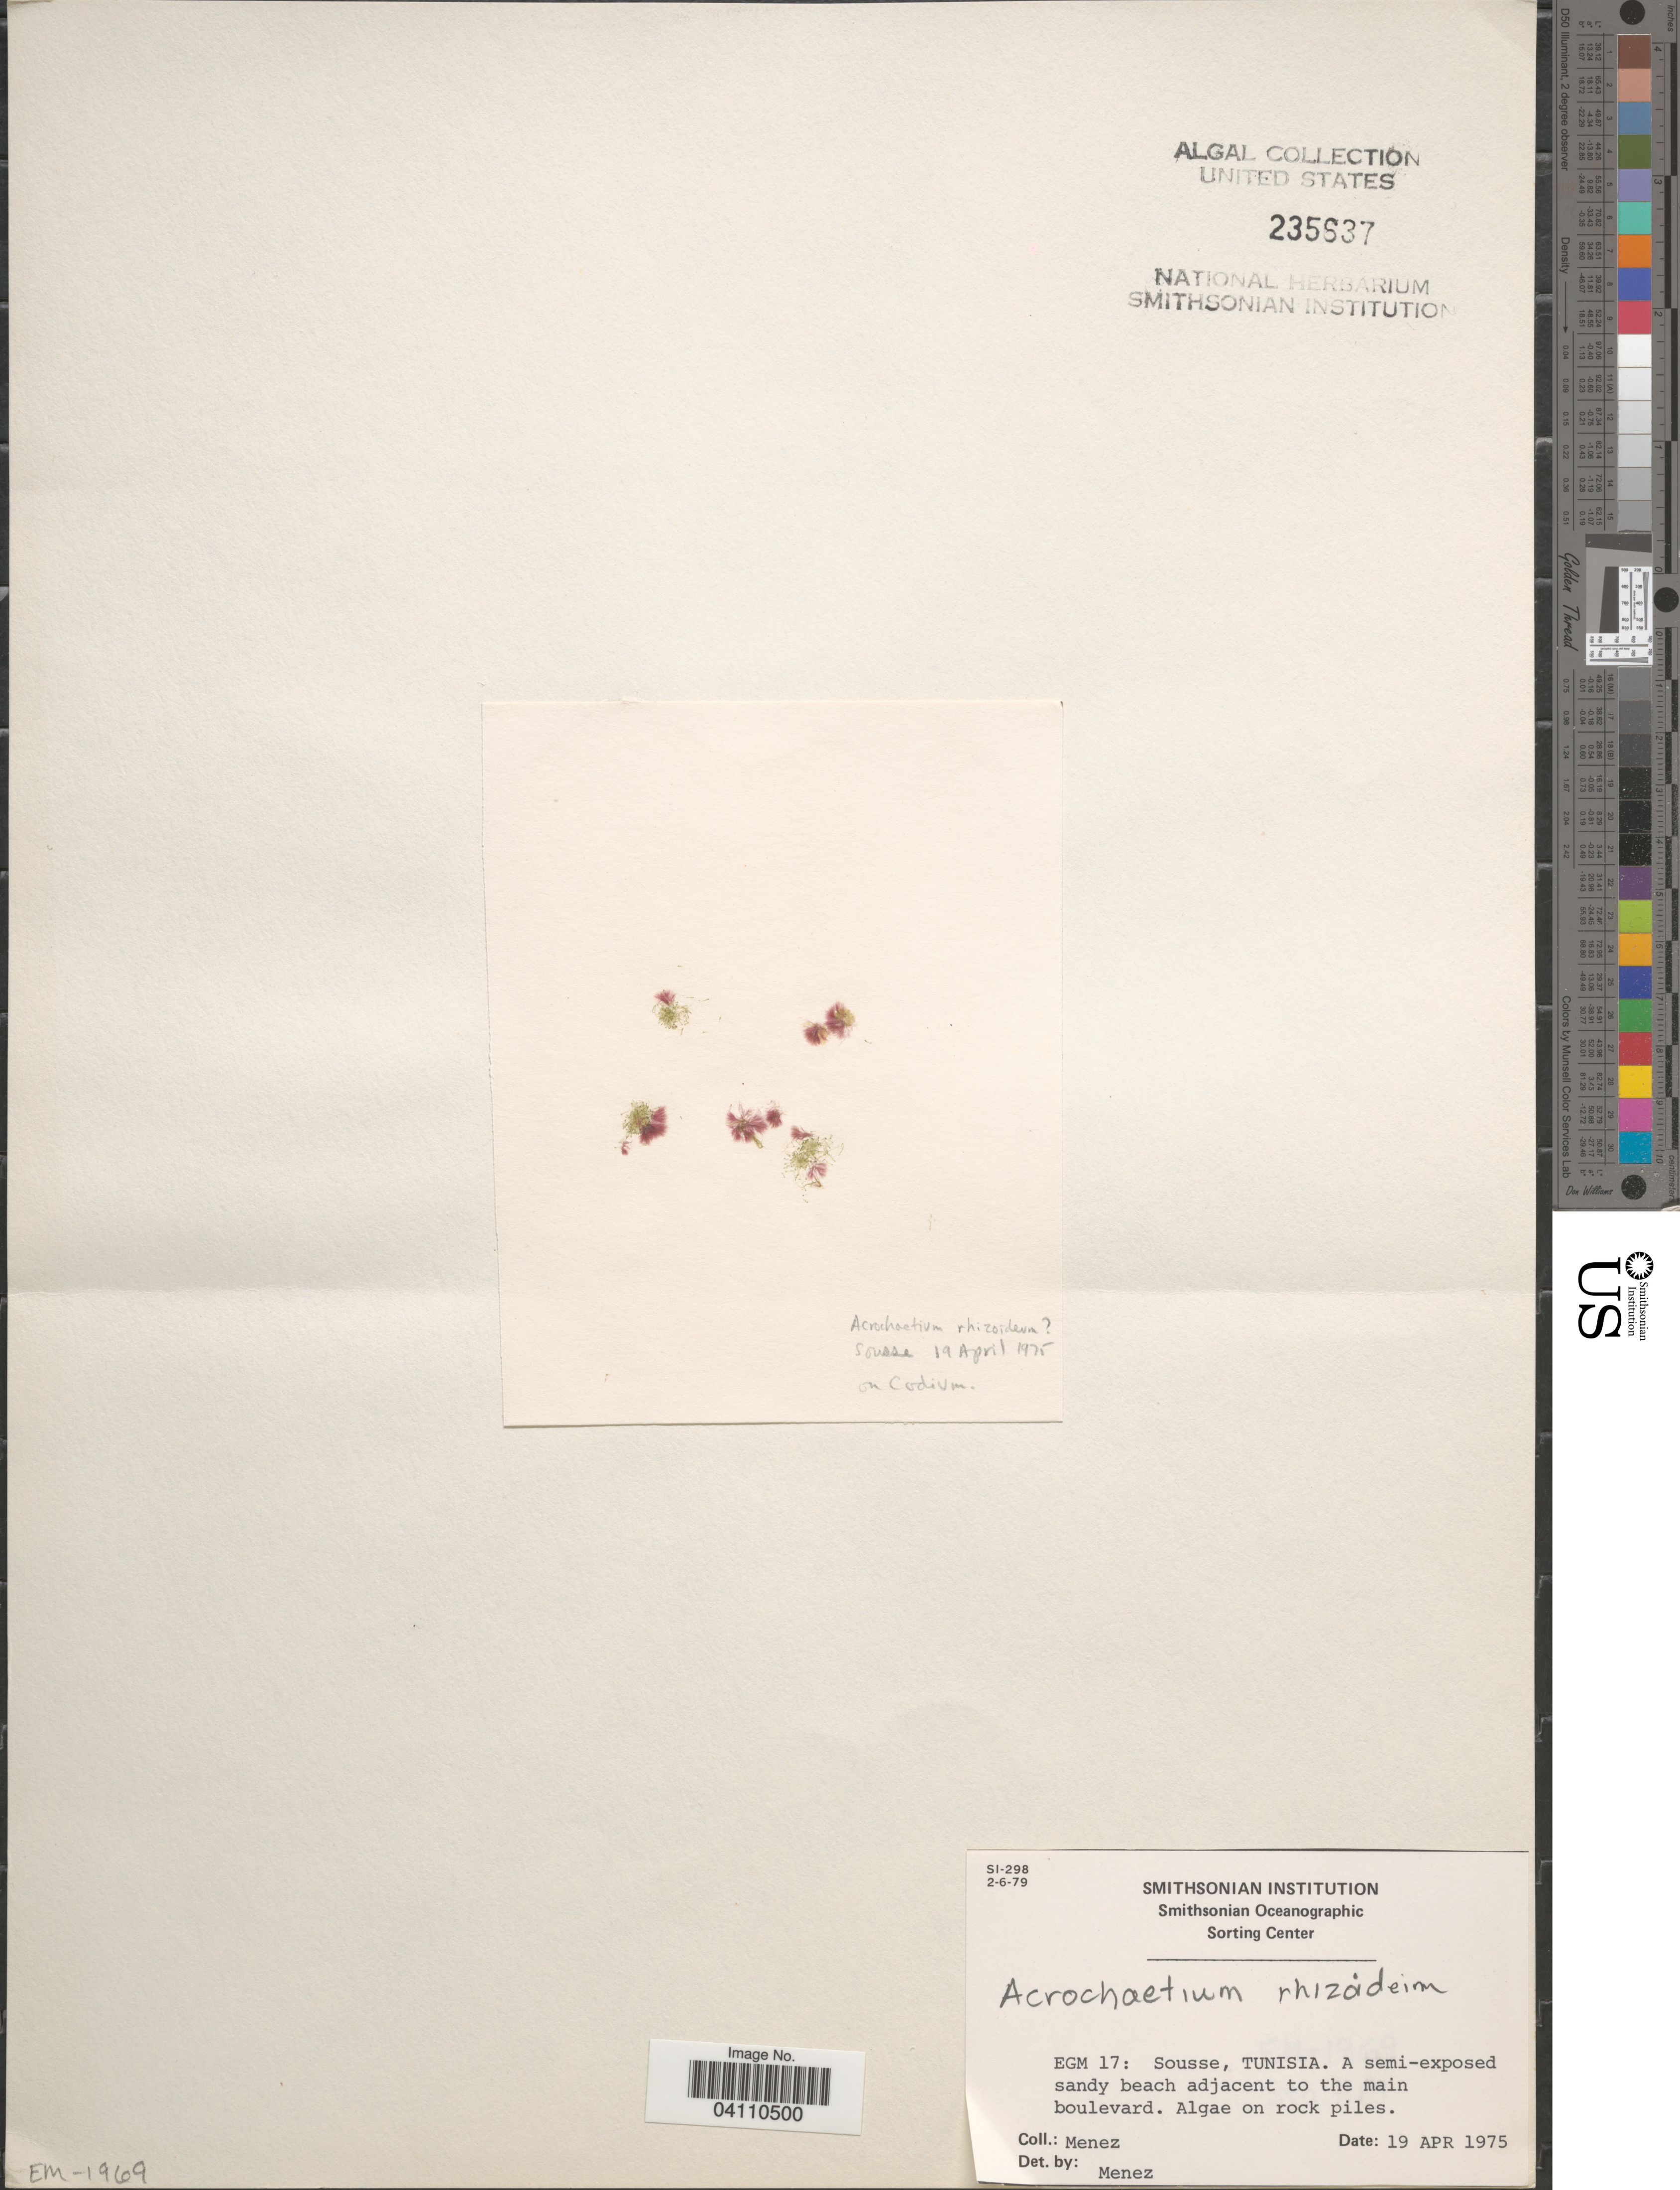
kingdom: Plantae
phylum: Rhodophyta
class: Florideophyceae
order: Colaconematales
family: Colaconemataceae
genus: Colaconema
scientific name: Colaconema rhizoideum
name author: (K.M. Drew) P.W. Gabrielson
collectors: Menez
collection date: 1975-04-19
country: Tunisia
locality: EGM 17: Sousse, Tunisia. A semi-exposed sandy beach adjacent to the main boulevard.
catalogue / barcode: US 235637